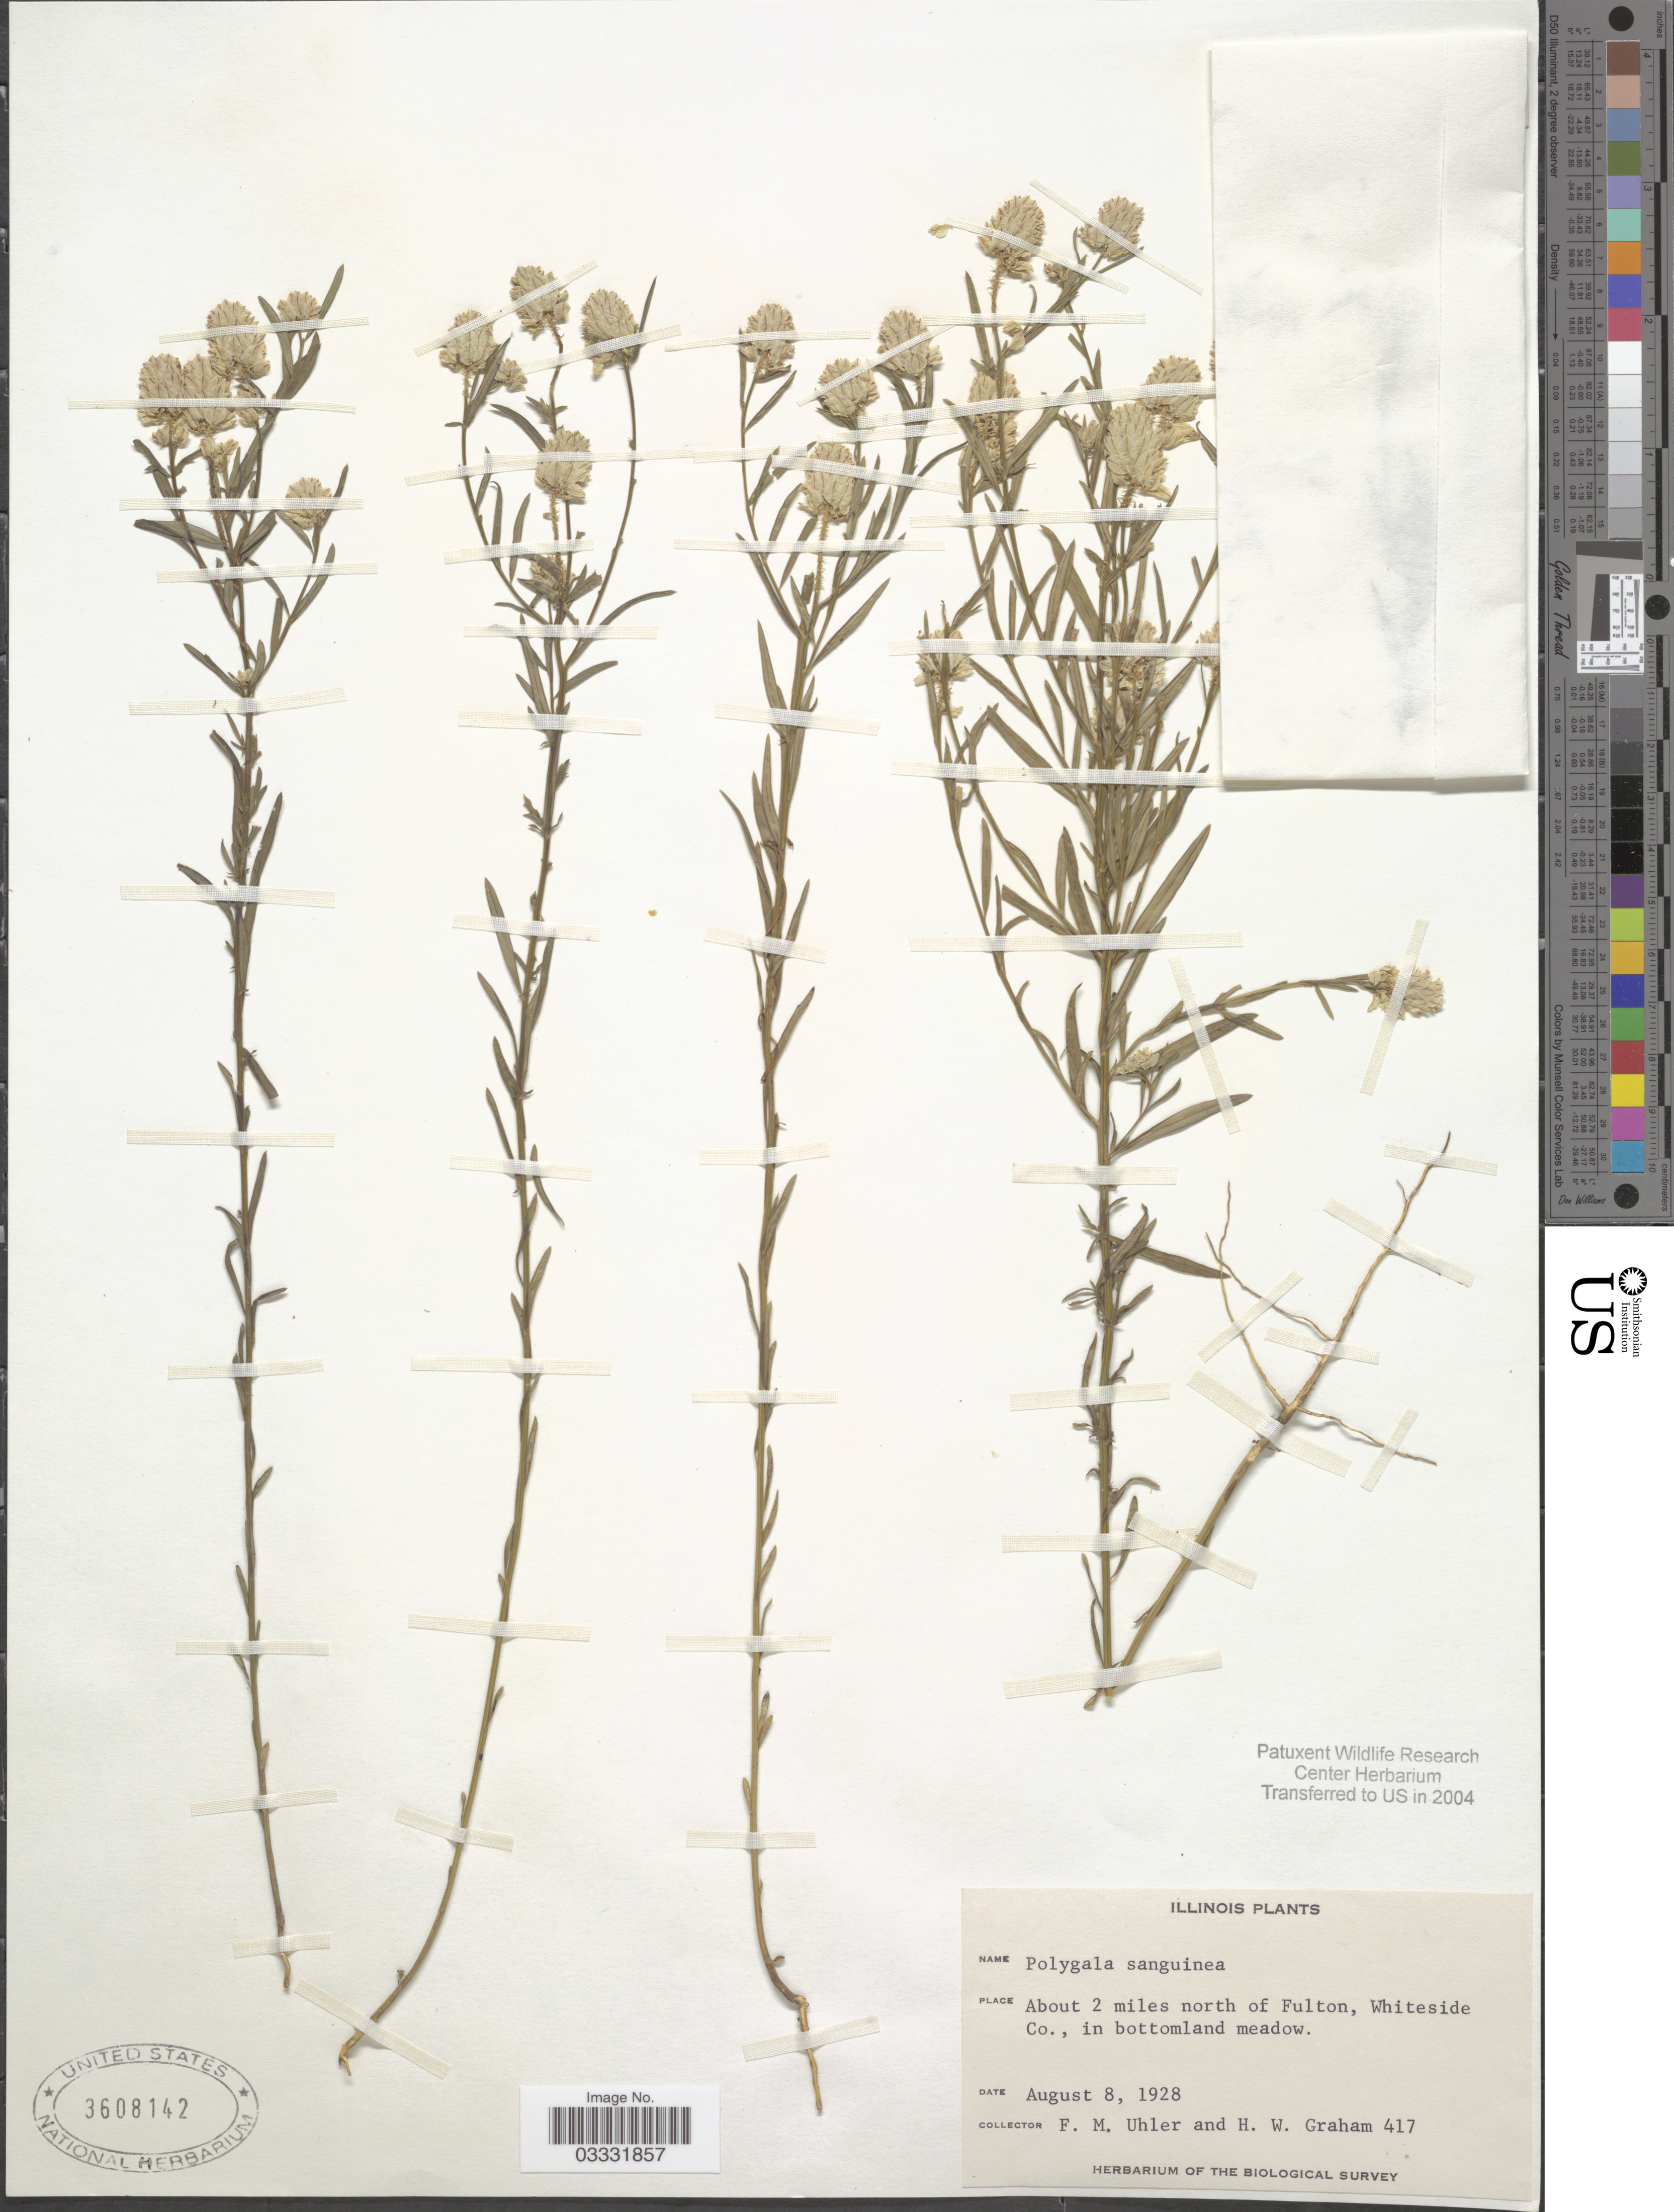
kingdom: Plantae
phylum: Tracheophyta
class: Magnoliopsida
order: Fabales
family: Polygalaceae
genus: Polygala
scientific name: Polygala sanguinea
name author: L.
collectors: F. M. Uhler & H. W. Graham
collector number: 417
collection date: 1928-08-08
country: United States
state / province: Illinois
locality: About 2 miles north of Fulton, Whiteside Co., in bottomland meadow.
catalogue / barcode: US 3608142